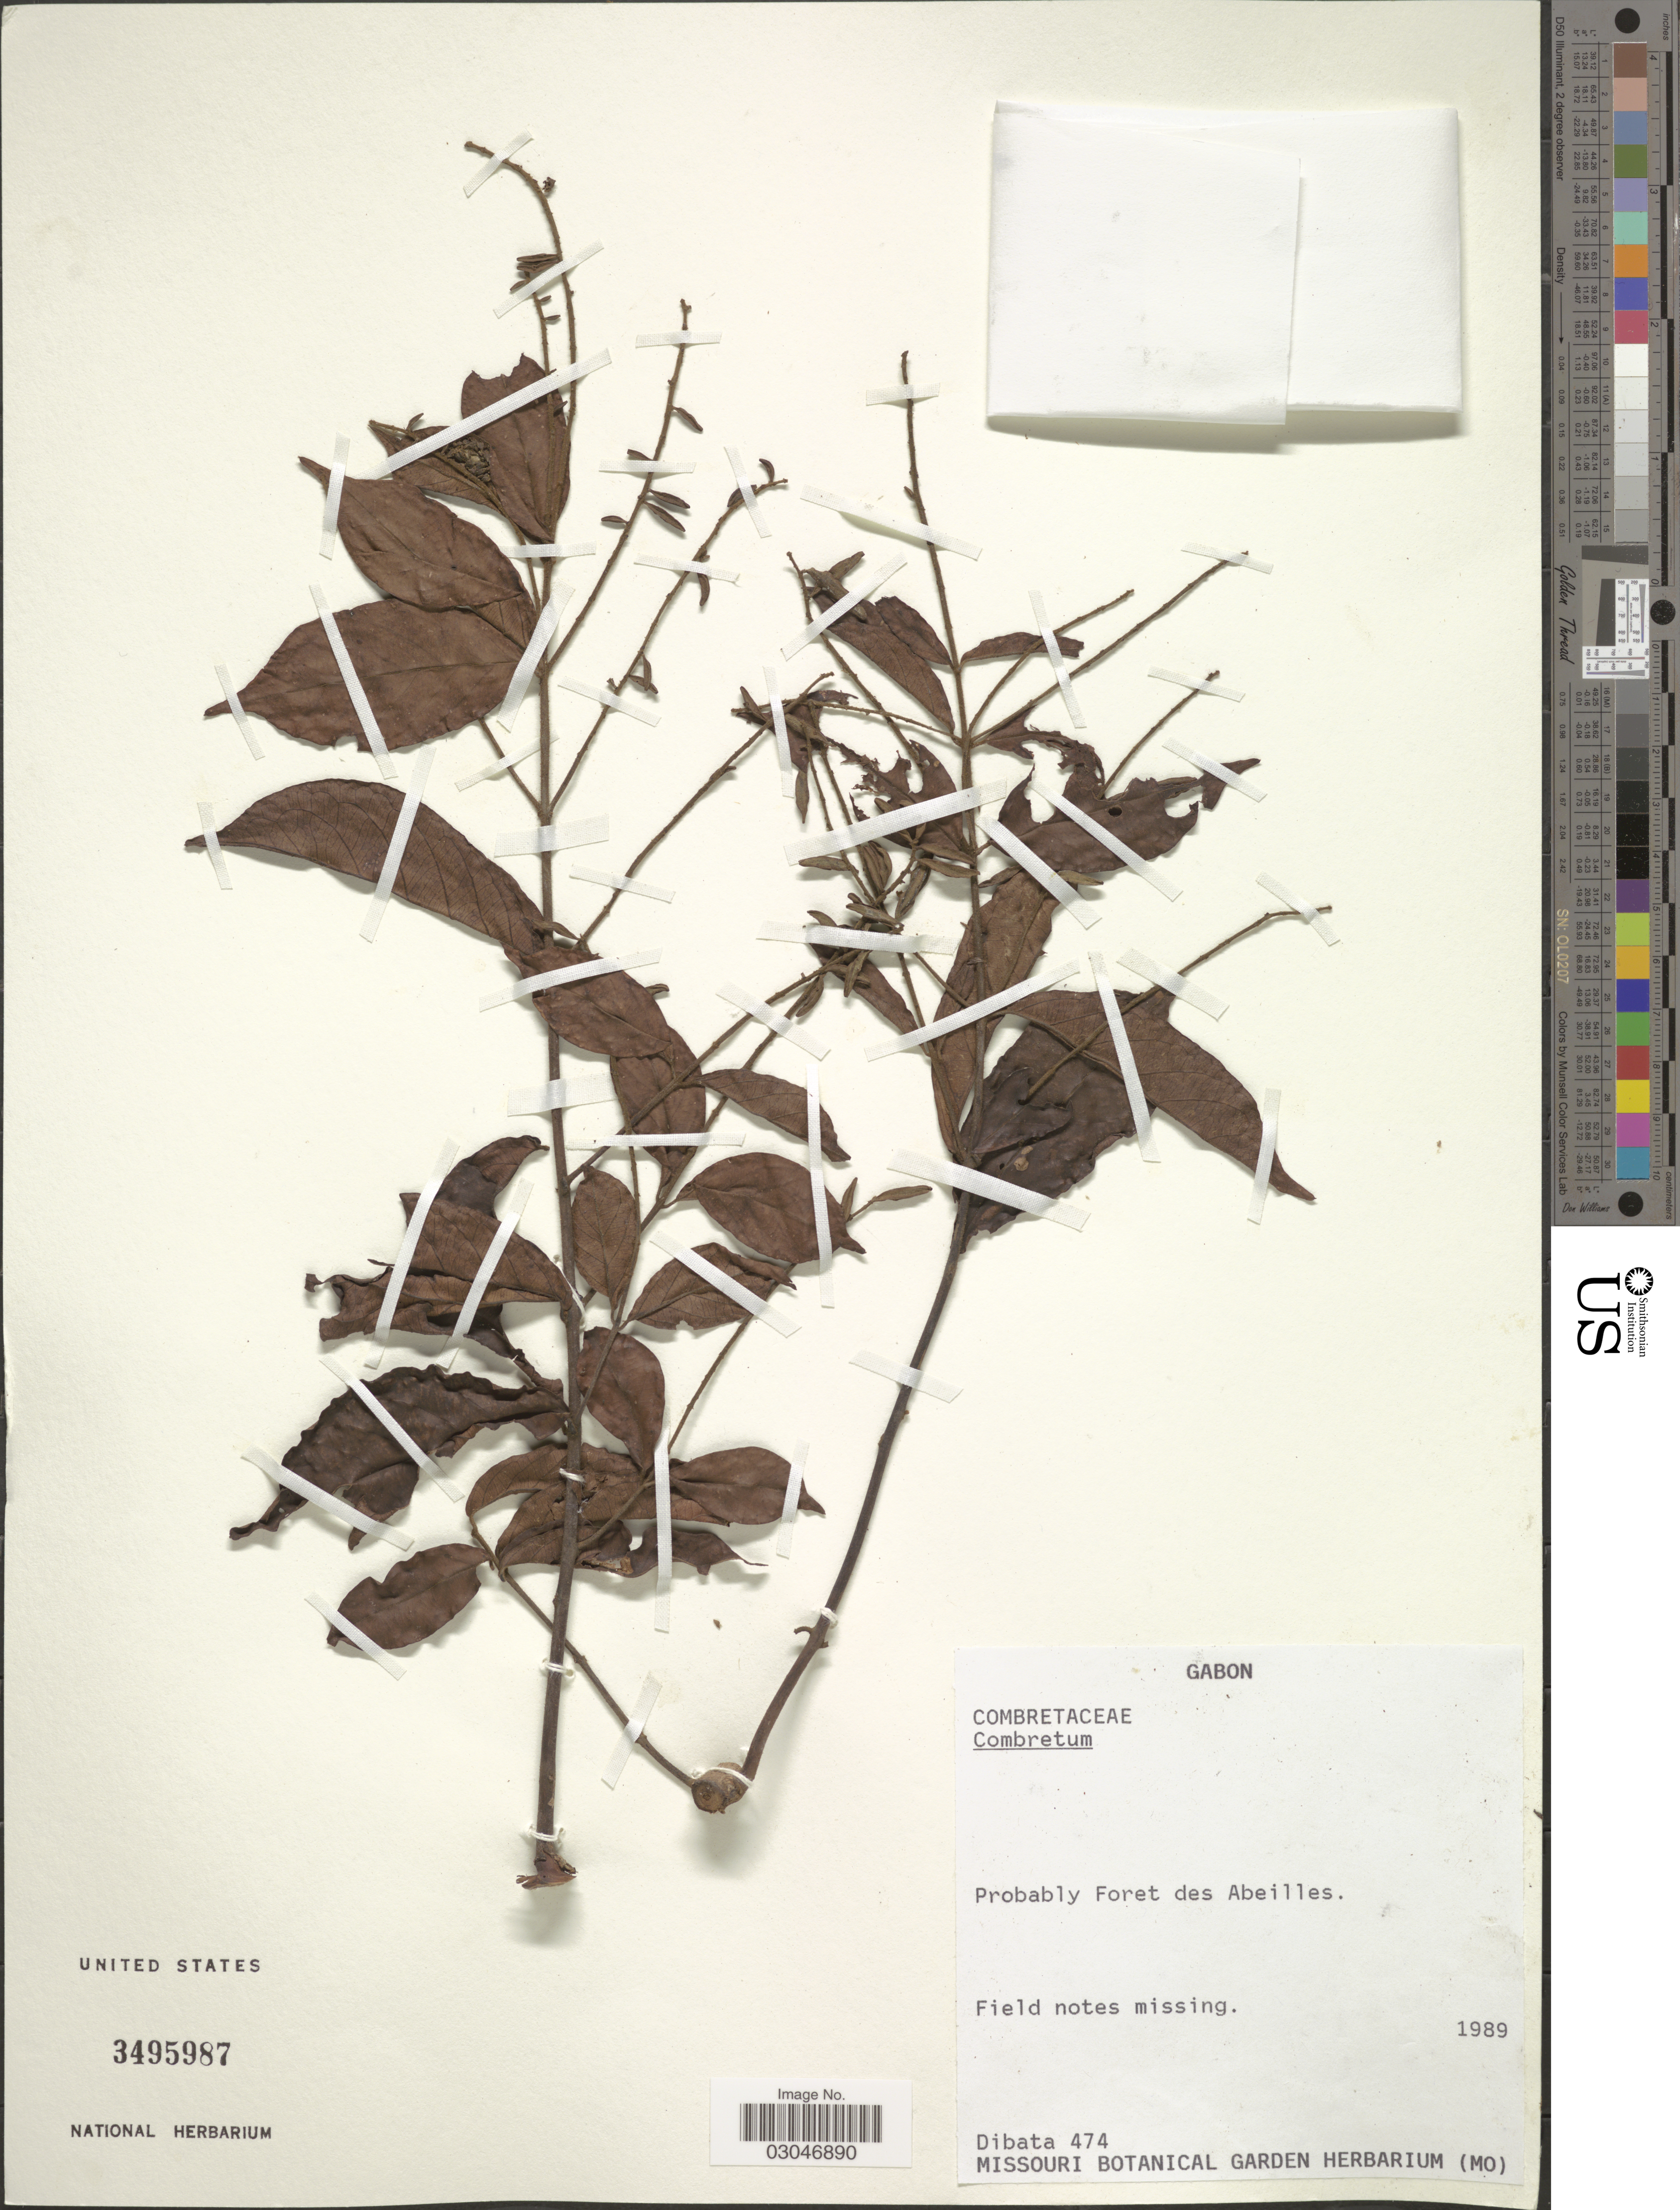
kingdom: Plantae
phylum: Tracheophyta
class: Magnoliopsida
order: Myrtales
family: Combretaceae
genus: Combretum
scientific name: Combretum sp.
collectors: Dibata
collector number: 474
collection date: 1989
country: Gabon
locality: Probably Foret des Abeilles.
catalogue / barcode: US 3495987